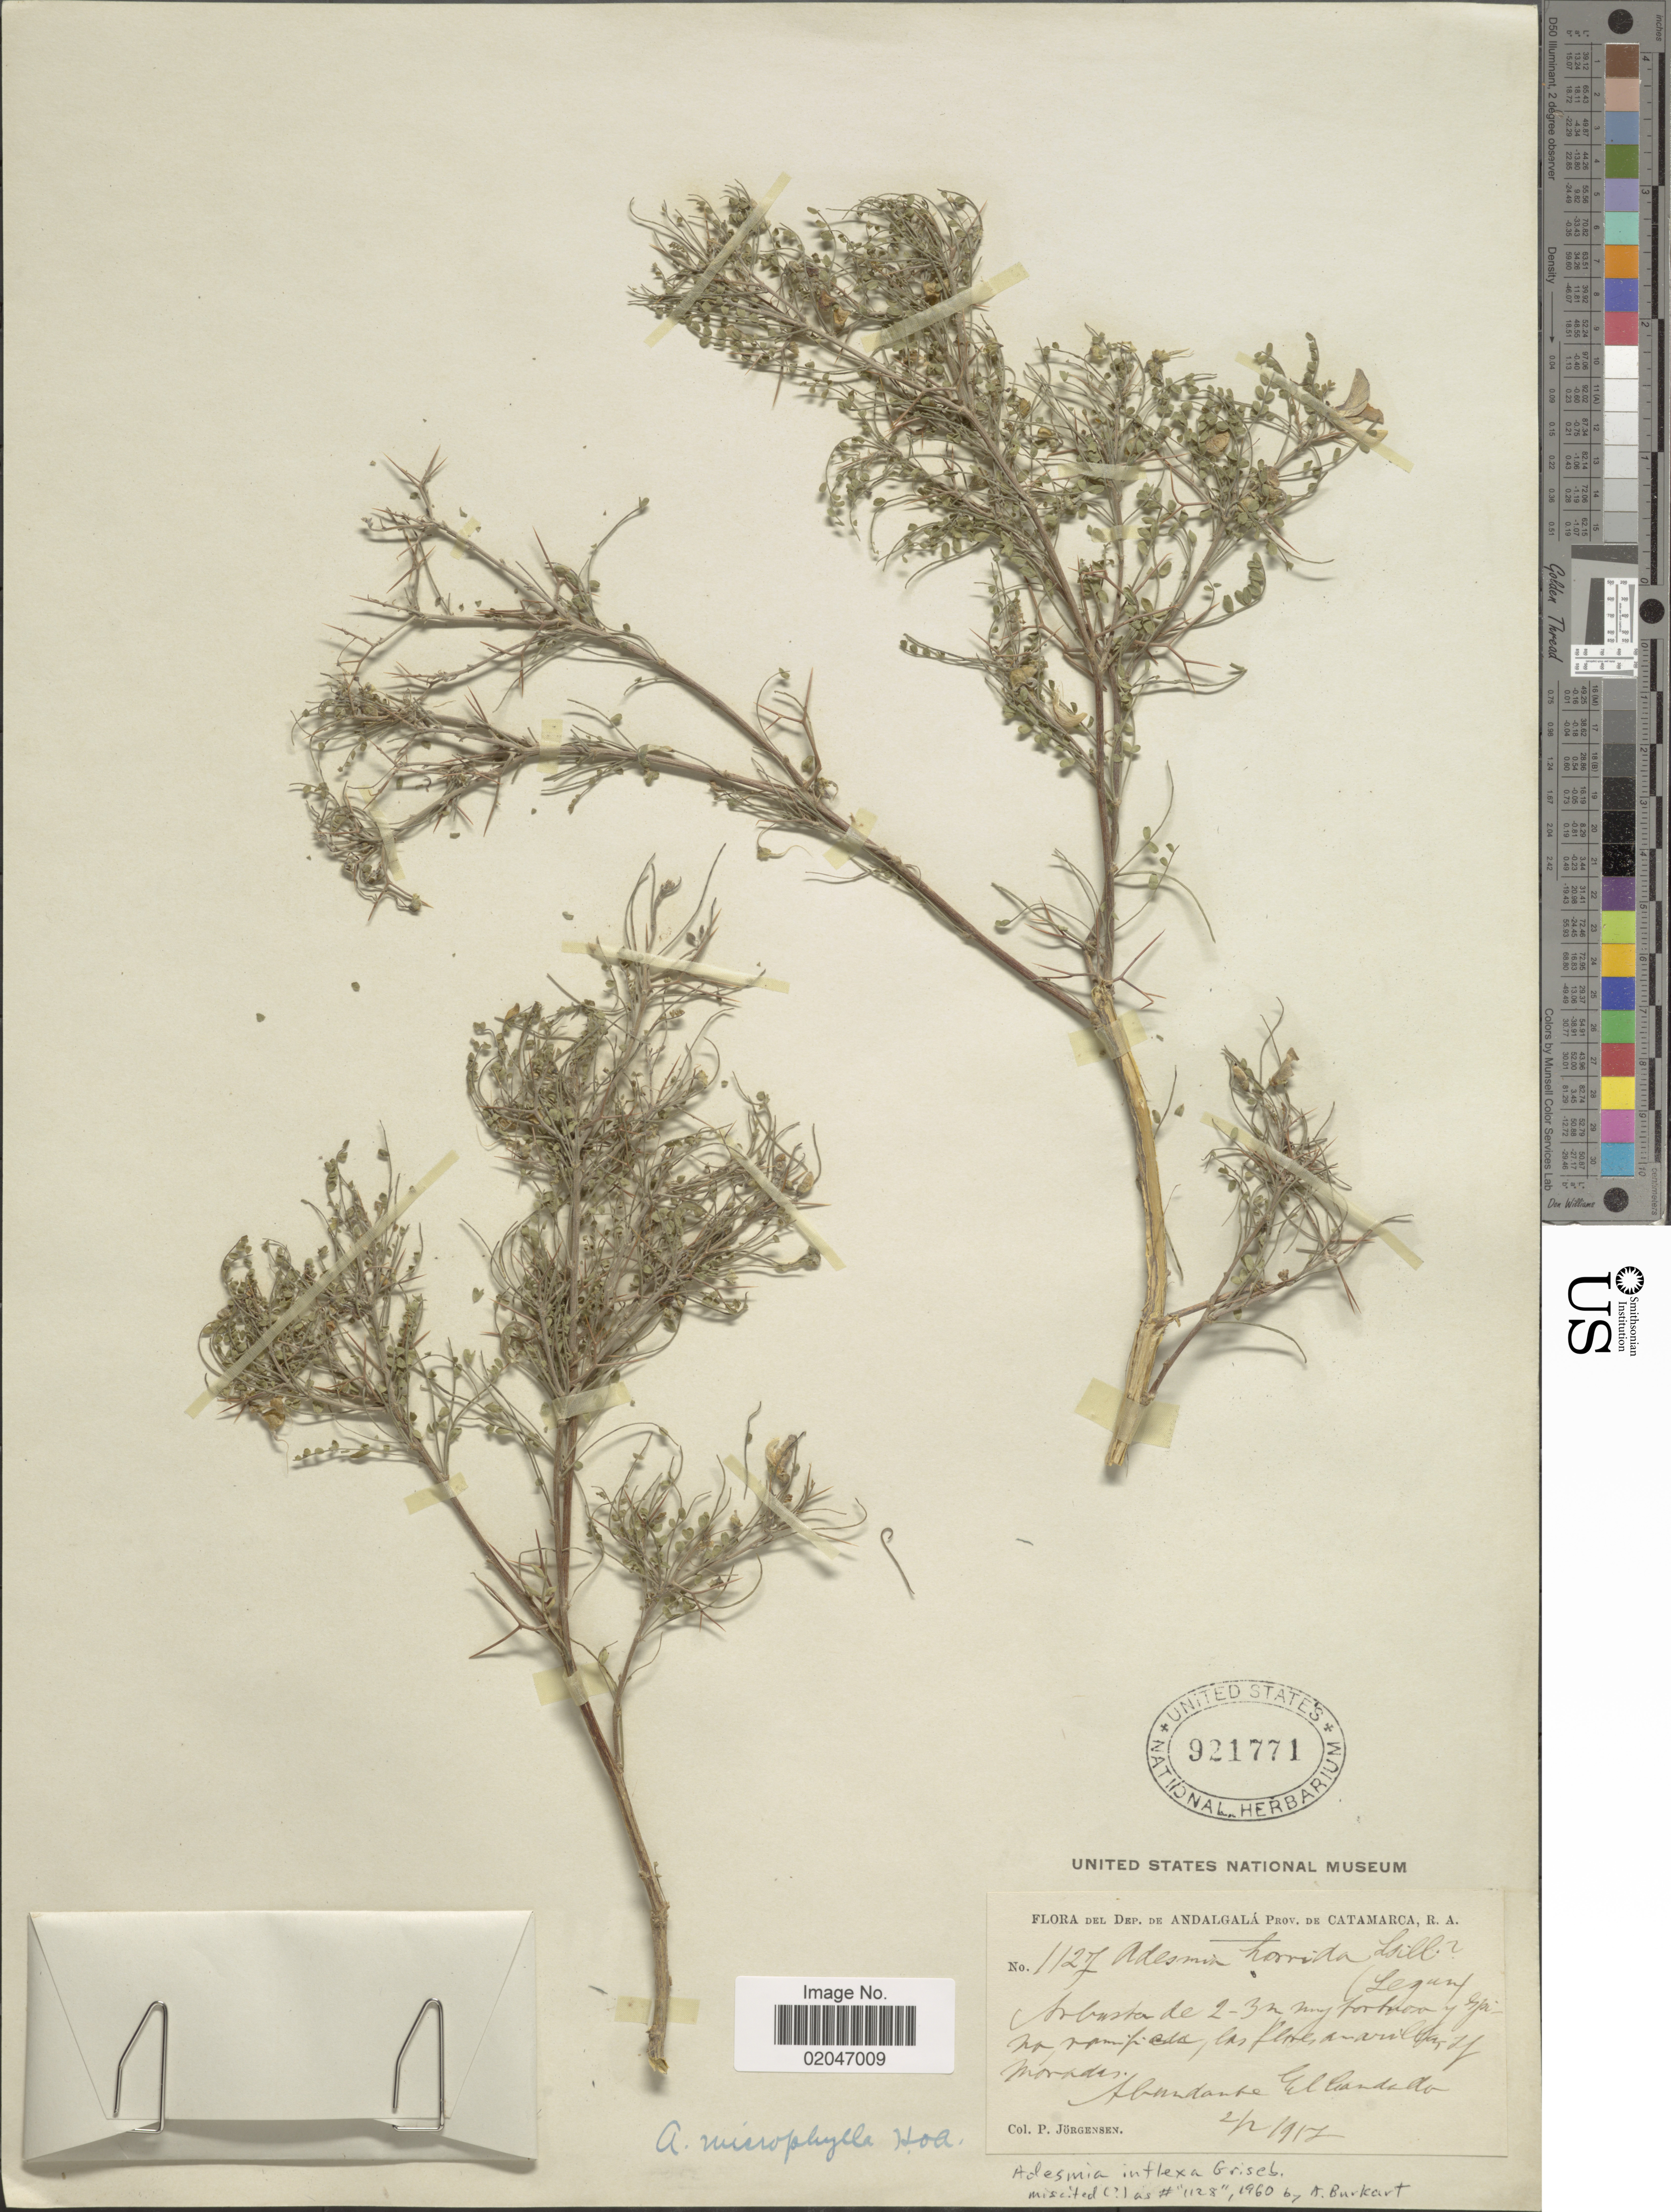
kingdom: Plantae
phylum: Tracheophyta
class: Magnoliopsida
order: Fabales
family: Fabaceae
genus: Adesmia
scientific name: Adesmia inflexa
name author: Griseb.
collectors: P. Jörgensen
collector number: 1127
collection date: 1917-02-02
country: Argentina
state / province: Catamarca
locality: Dep. de Andalgala, abundante El Candado.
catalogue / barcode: US 921771